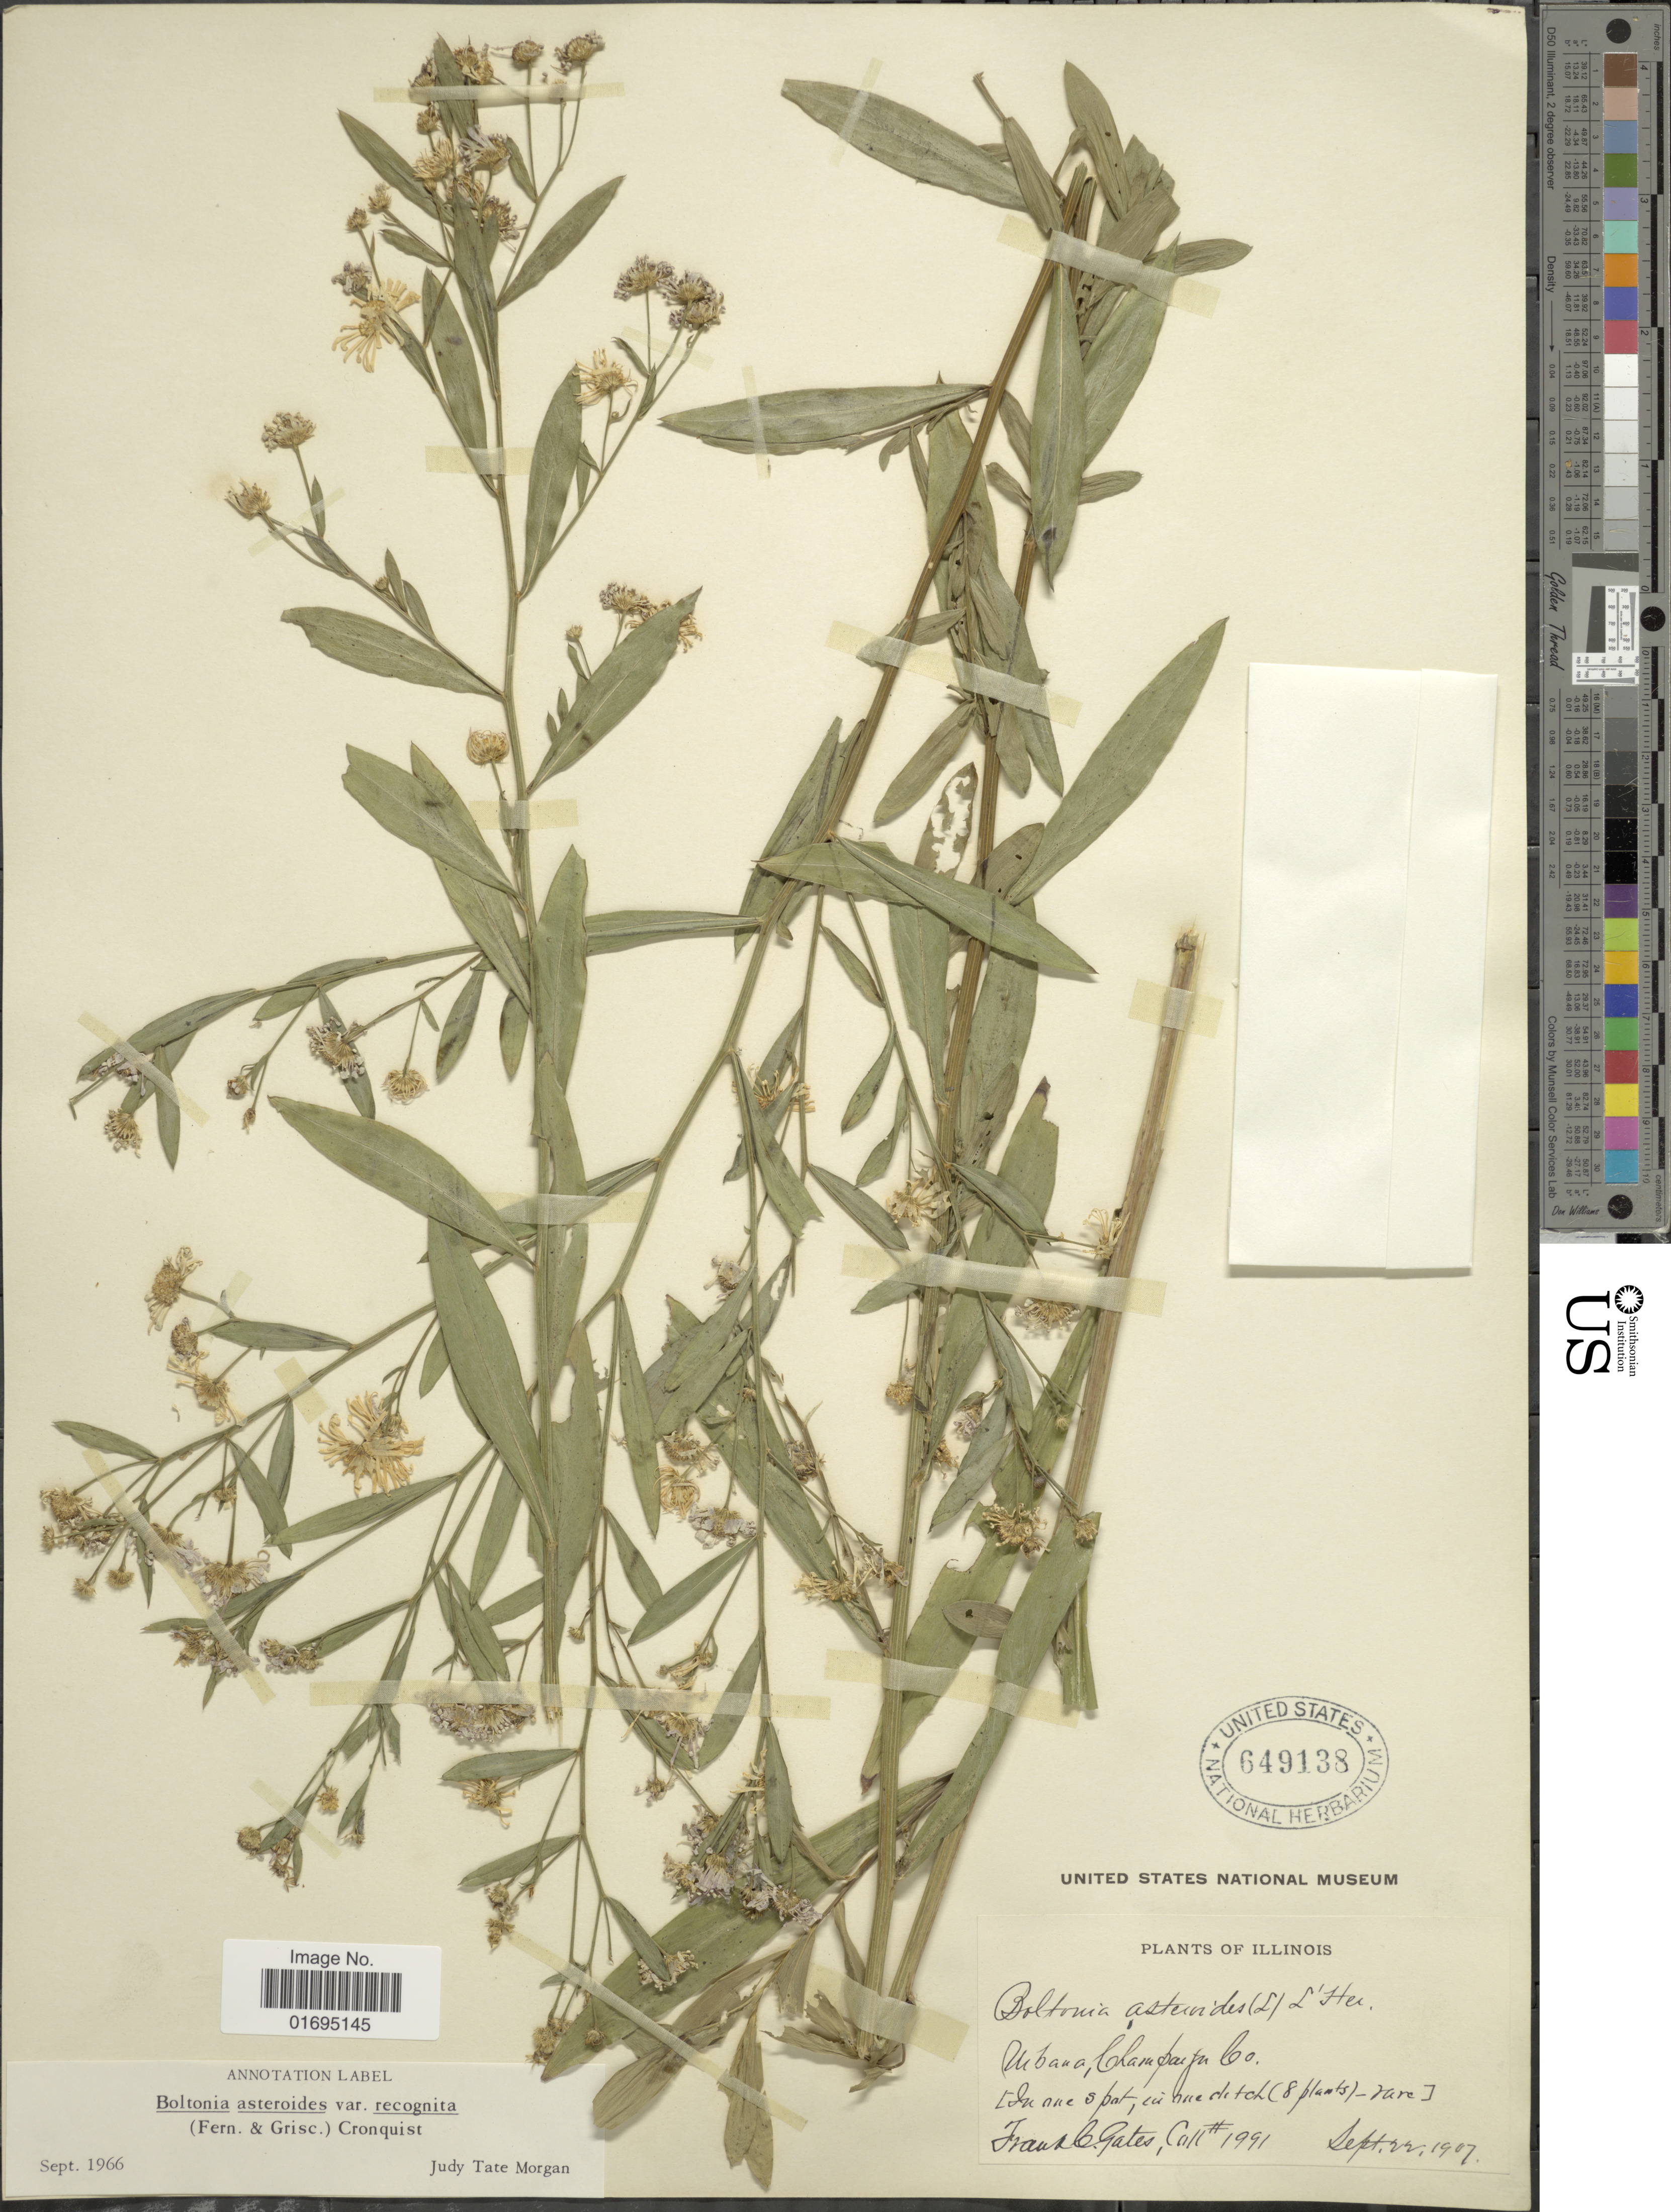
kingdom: Plantae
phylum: Tracheophyta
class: Magnoliopsida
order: Asterales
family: Asteraceae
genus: Boltonia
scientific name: Boltonia asteroides var. recognita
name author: (Fernald & Griscom) Cronq.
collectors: F. C. Gates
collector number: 1991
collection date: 1907-09-22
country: United States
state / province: Illinois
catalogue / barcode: US 649138